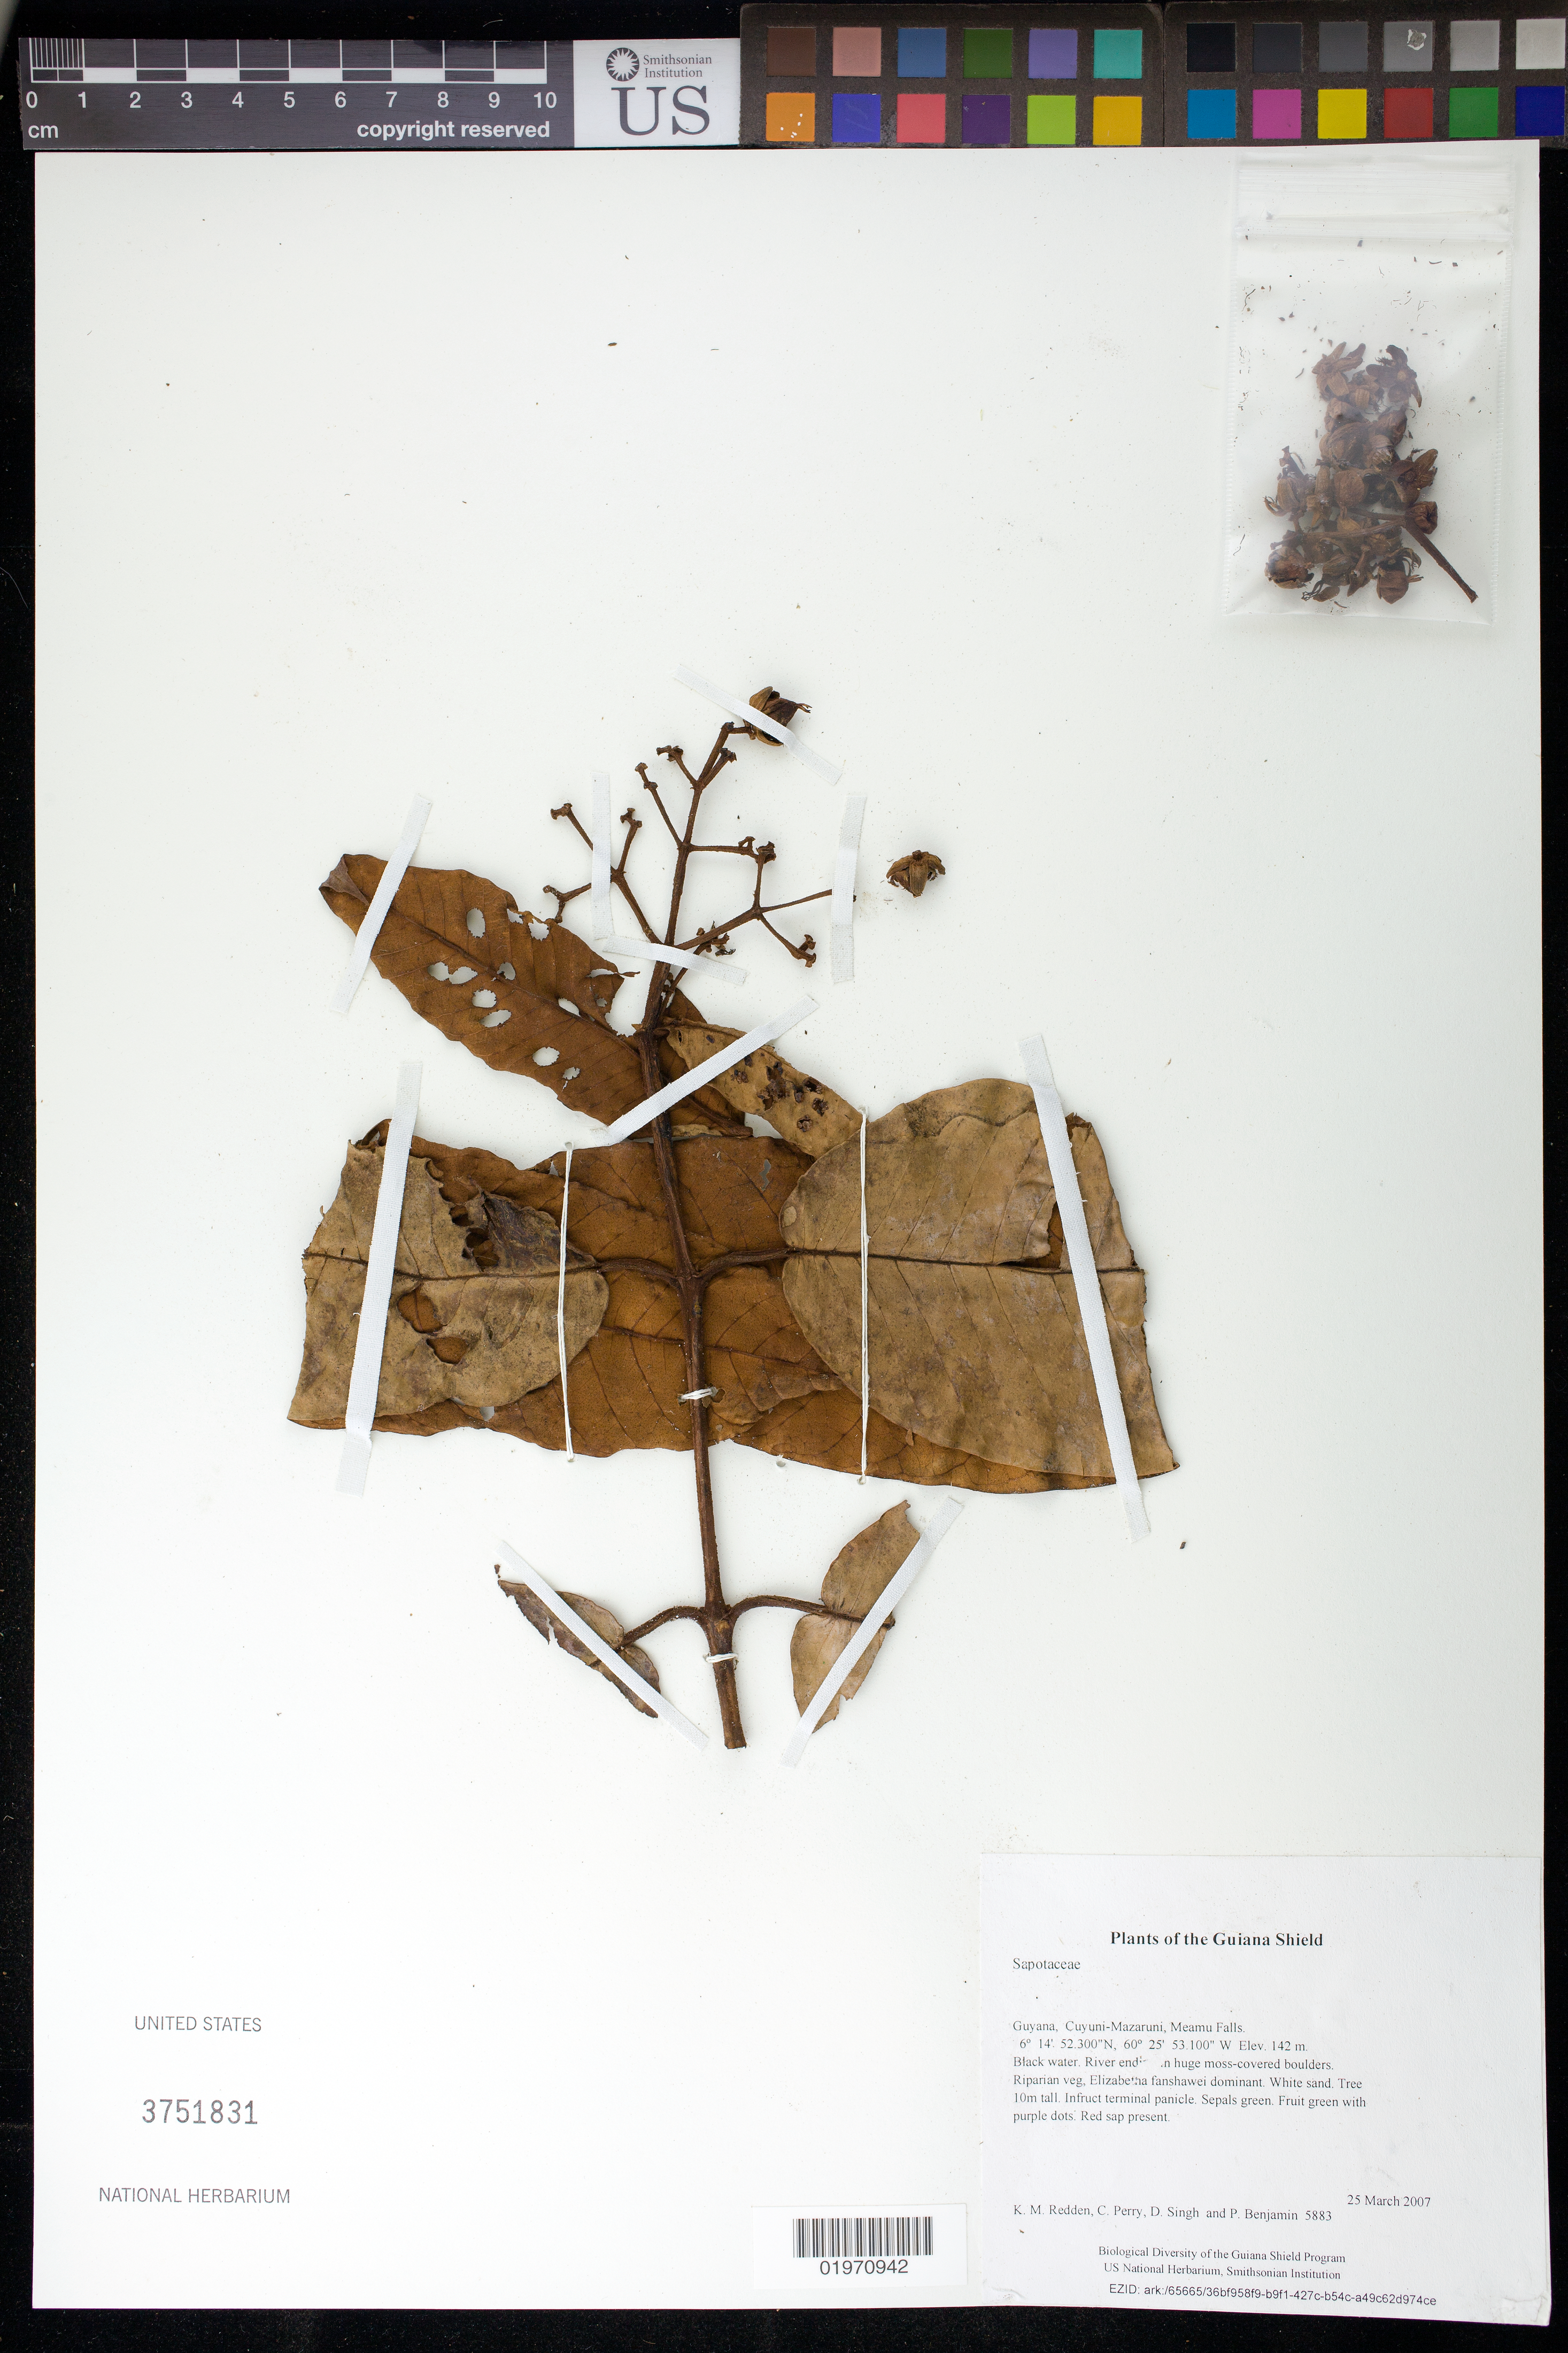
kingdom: Plantae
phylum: Tracheophyta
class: Magnoliopsida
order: Ericales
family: Sapotaceae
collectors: K. M. Redden, C. Perry, D. Singh & P. Benjamin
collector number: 5883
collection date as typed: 25 March 2007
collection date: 2007-03-25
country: Guyana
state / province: Cuyuni-Mazaruni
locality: Meamu Falls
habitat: Black water. River ending in huge moss-covered boulders. Riparian veg, Elizabetha fanshawei dominant. White sand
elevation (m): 142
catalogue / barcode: US 3751831